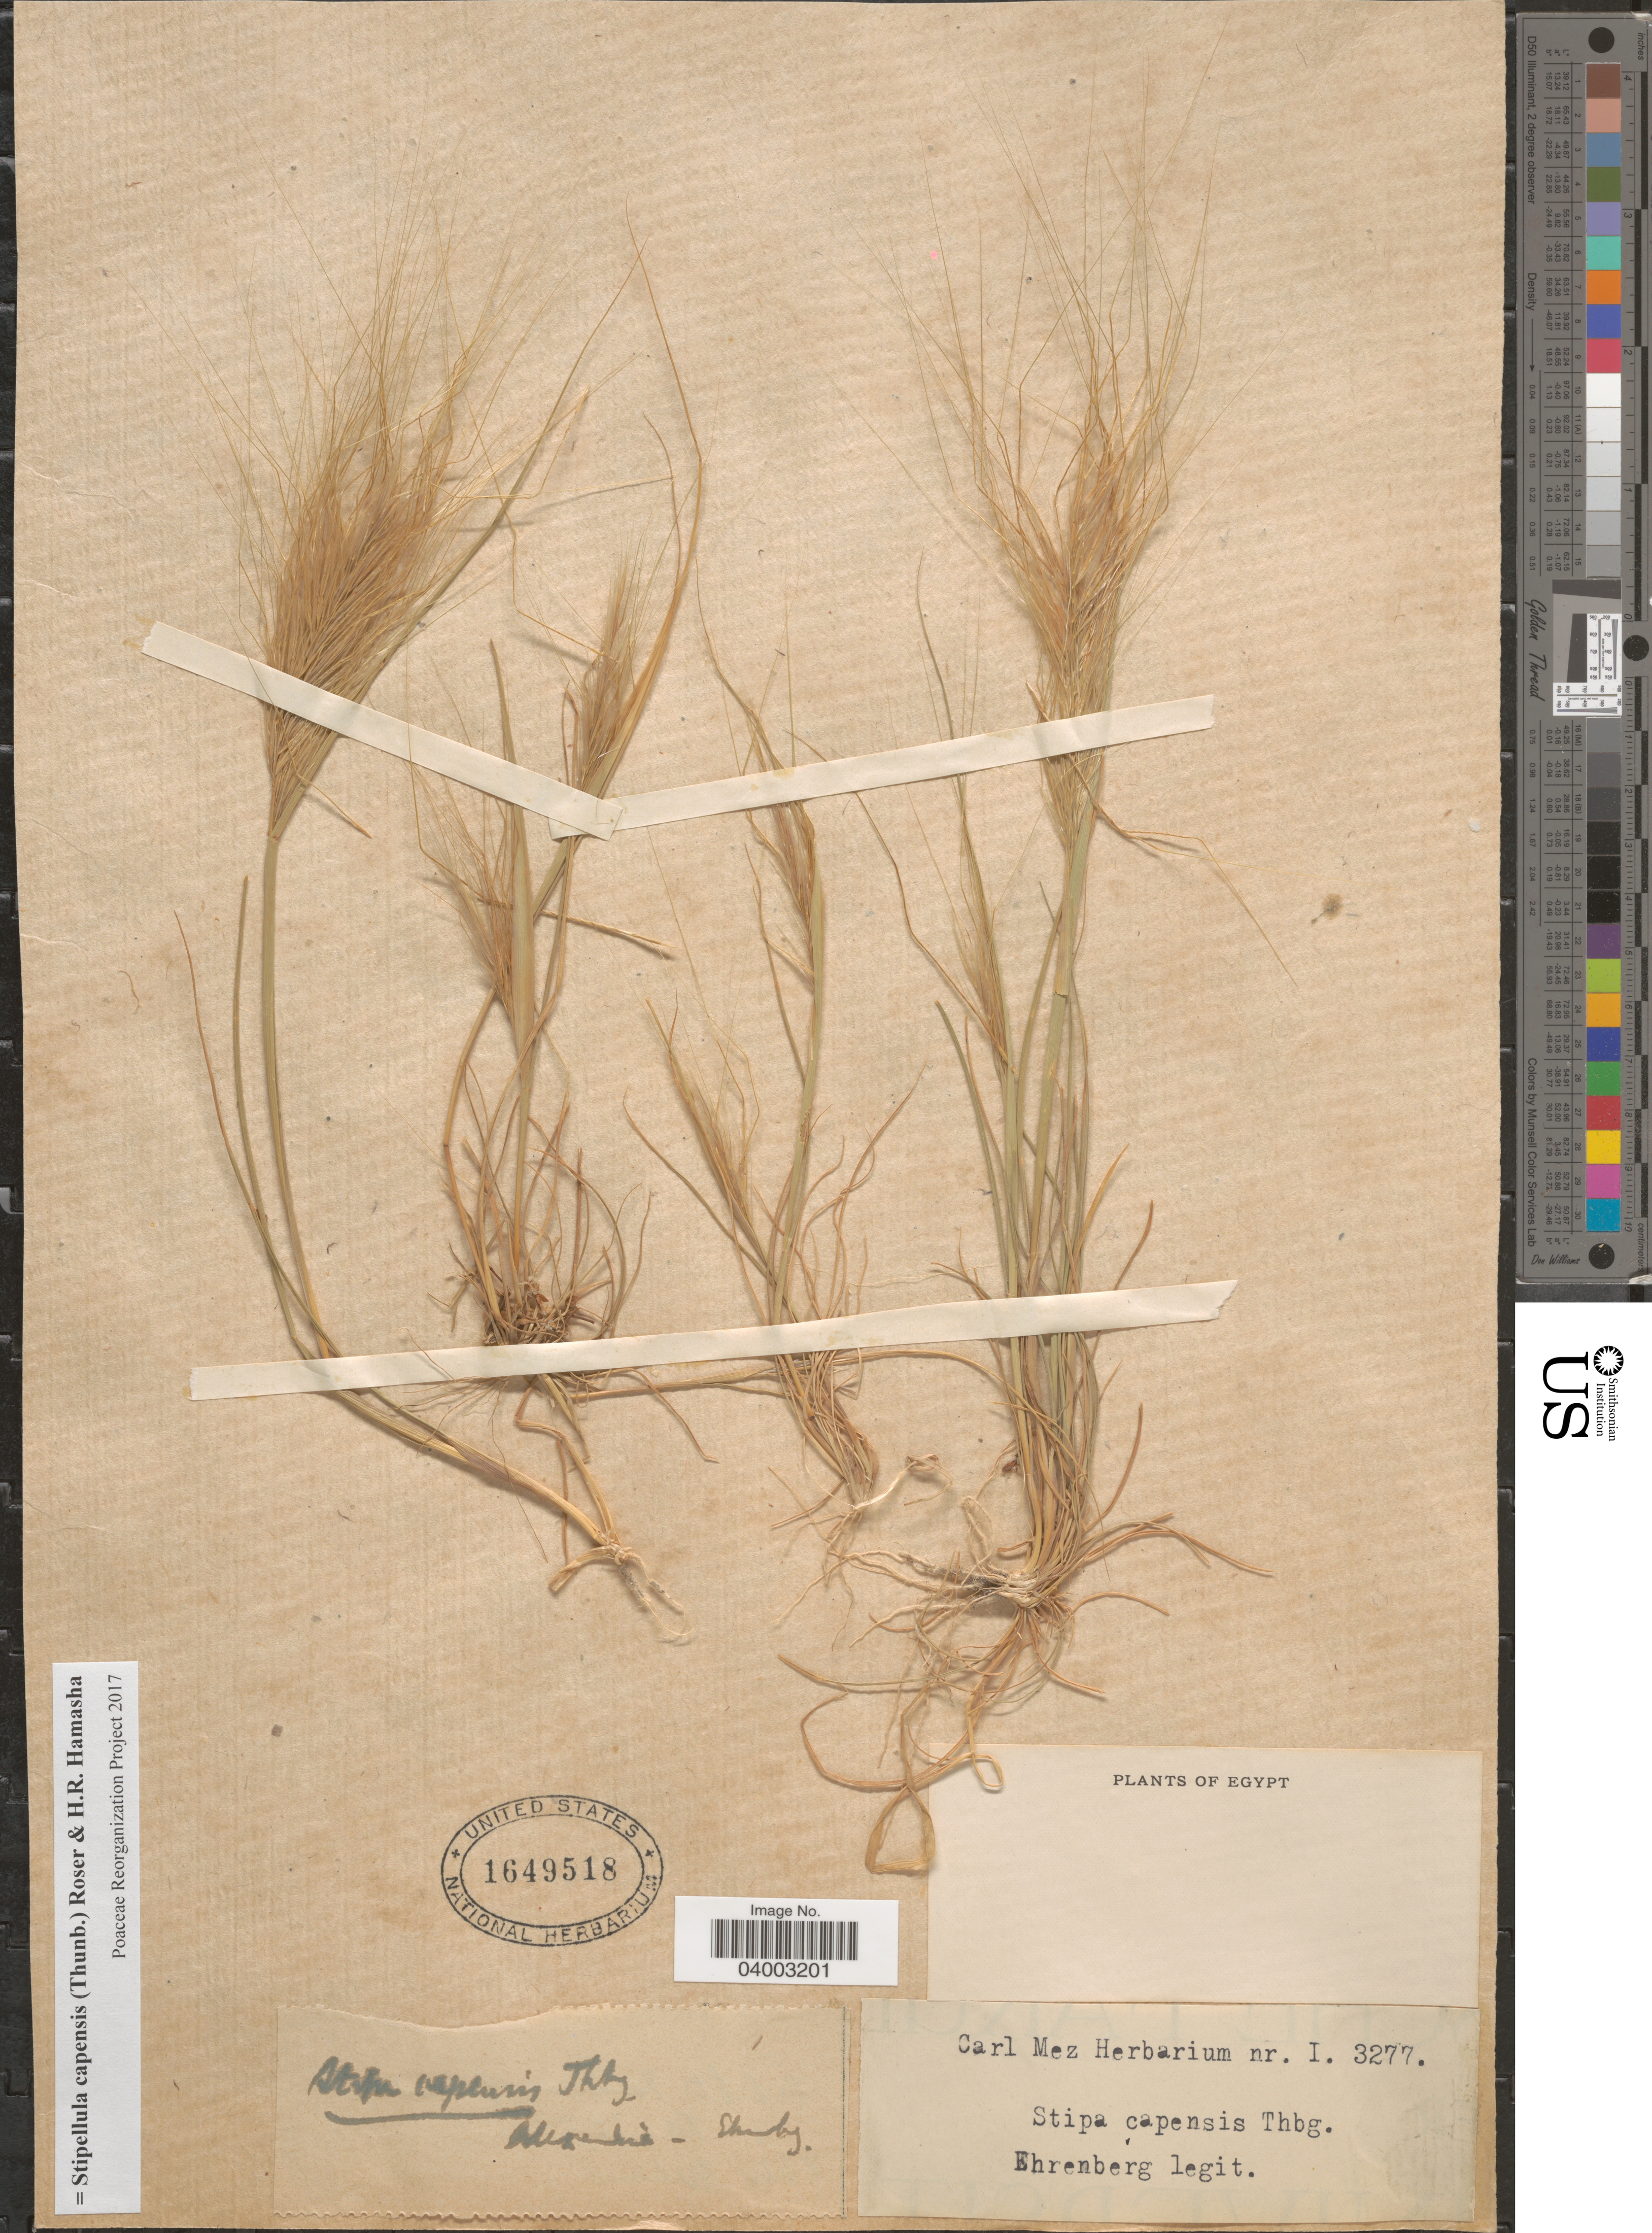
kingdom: Plantae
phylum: Tracheophyta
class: Liliopsida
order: Poales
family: Poaceae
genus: Stipellula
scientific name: Stipellula capensis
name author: (Thunb.) Röser & H. R. Hamasha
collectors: -. Ehrenberg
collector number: I.3277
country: Egypt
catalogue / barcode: US 1649518